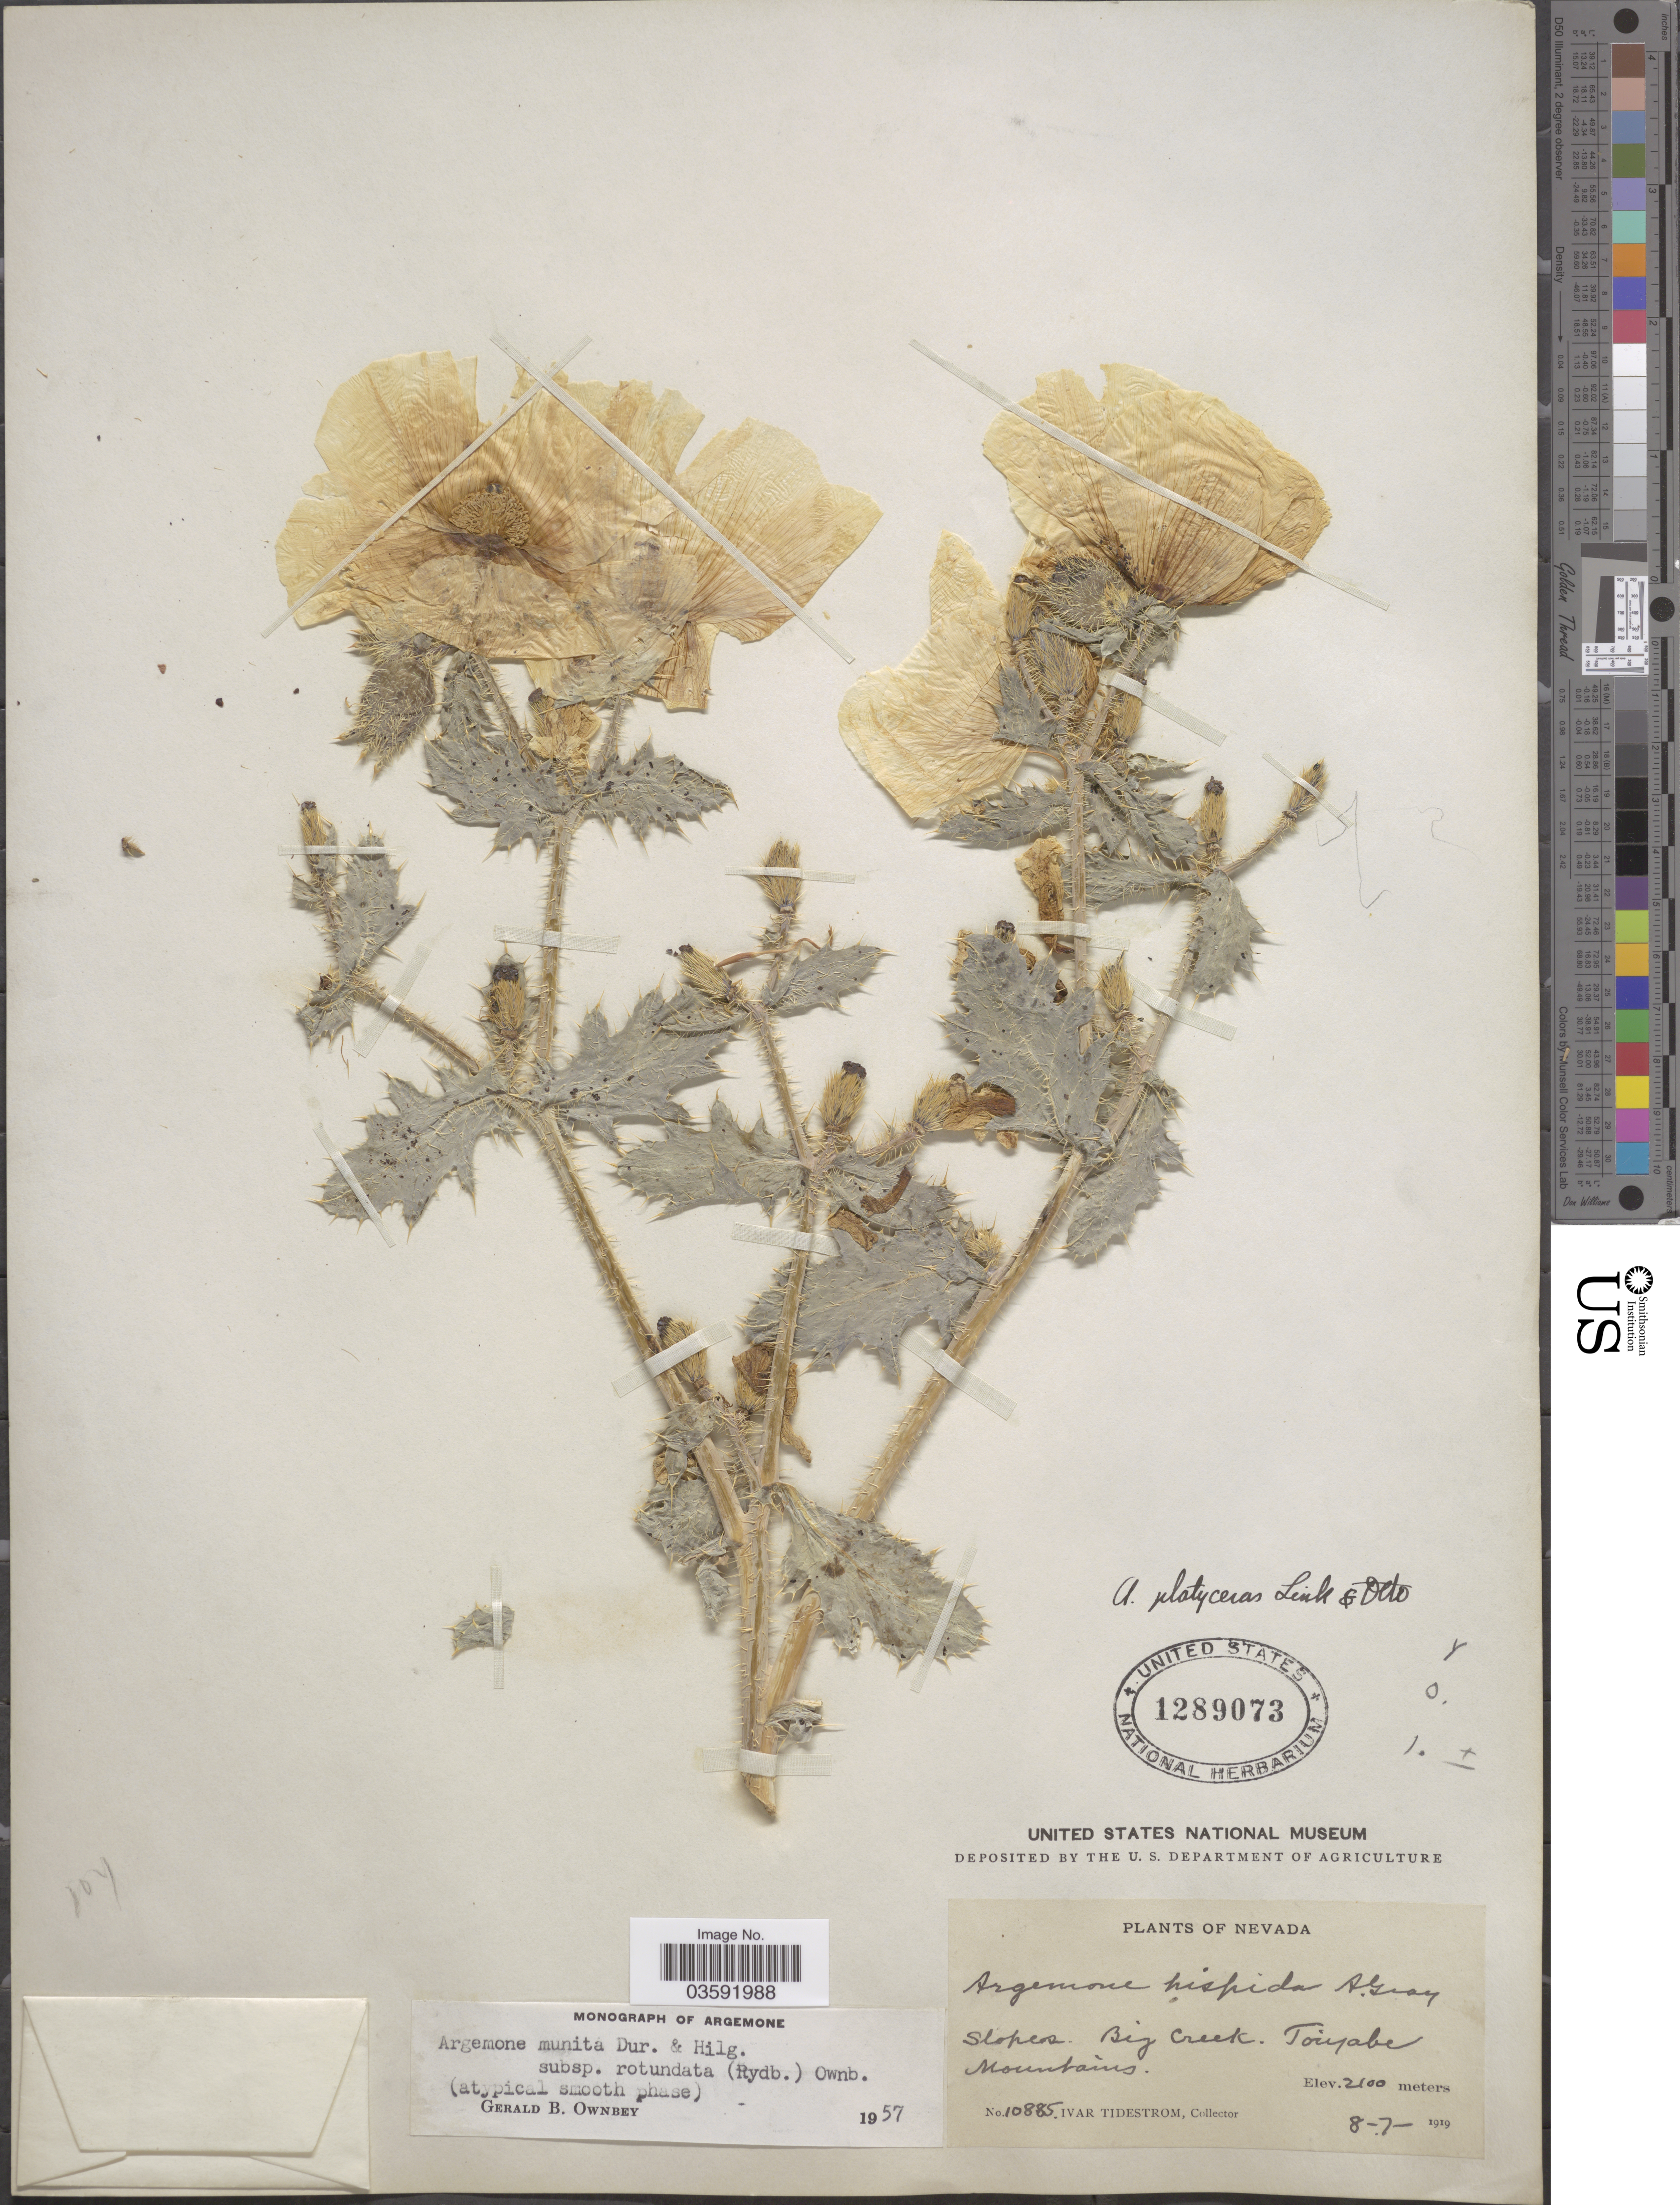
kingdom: Plantae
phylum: Tracheophyta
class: Magnoliopsida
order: Ranunculales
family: Papaveraceae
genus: Argemone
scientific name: Argemone munita subsp. rotundata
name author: (Rydb.) G.B. Ownbey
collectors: I. F. Tidestrom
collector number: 10885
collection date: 1919-08-07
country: United States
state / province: Nevada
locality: Slopes. Big Creek. Toiyabe Mountains.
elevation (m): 2100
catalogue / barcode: US 1289073